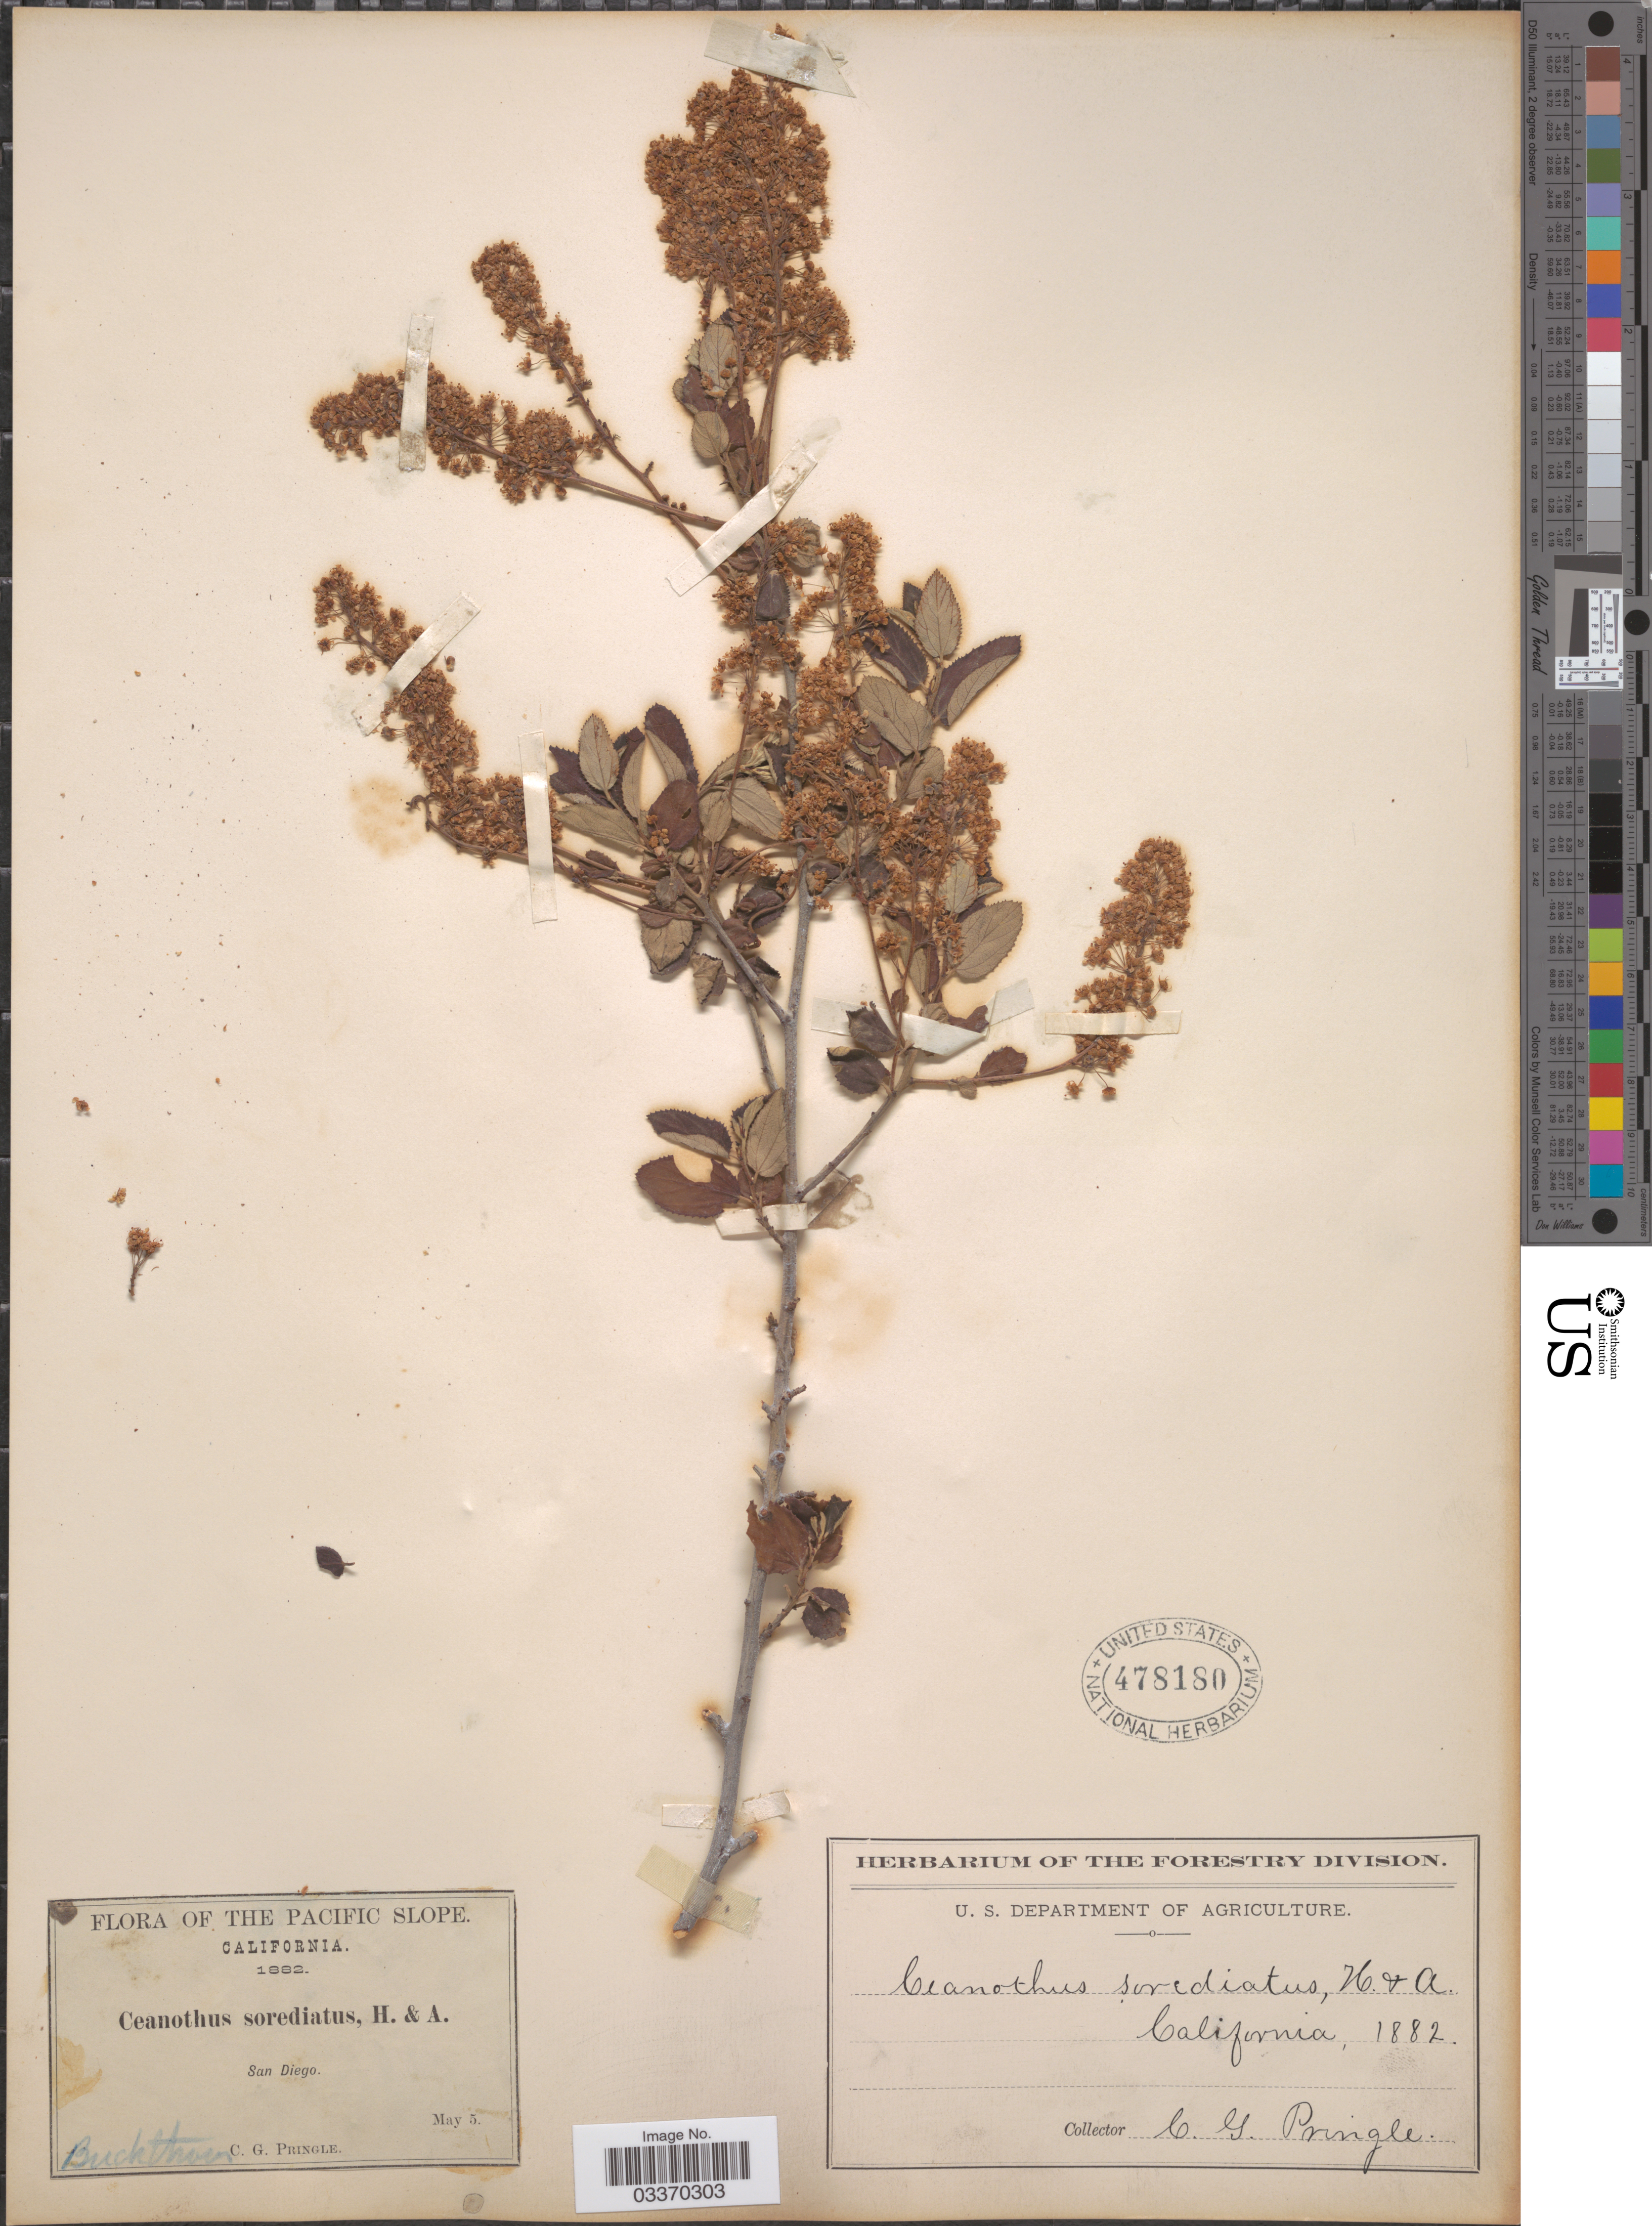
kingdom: Plantae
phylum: Tracheophyta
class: Magnoliopsida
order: Rosales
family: Rhamnaceae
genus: Ceanothus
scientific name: Ceanothus sorediatus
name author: Hook. & Arn.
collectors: C. G. Pringle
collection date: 1882-05-05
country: United States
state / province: California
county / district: San Diego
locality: The Pacific Slope, San Diego.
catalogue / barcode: US 478180